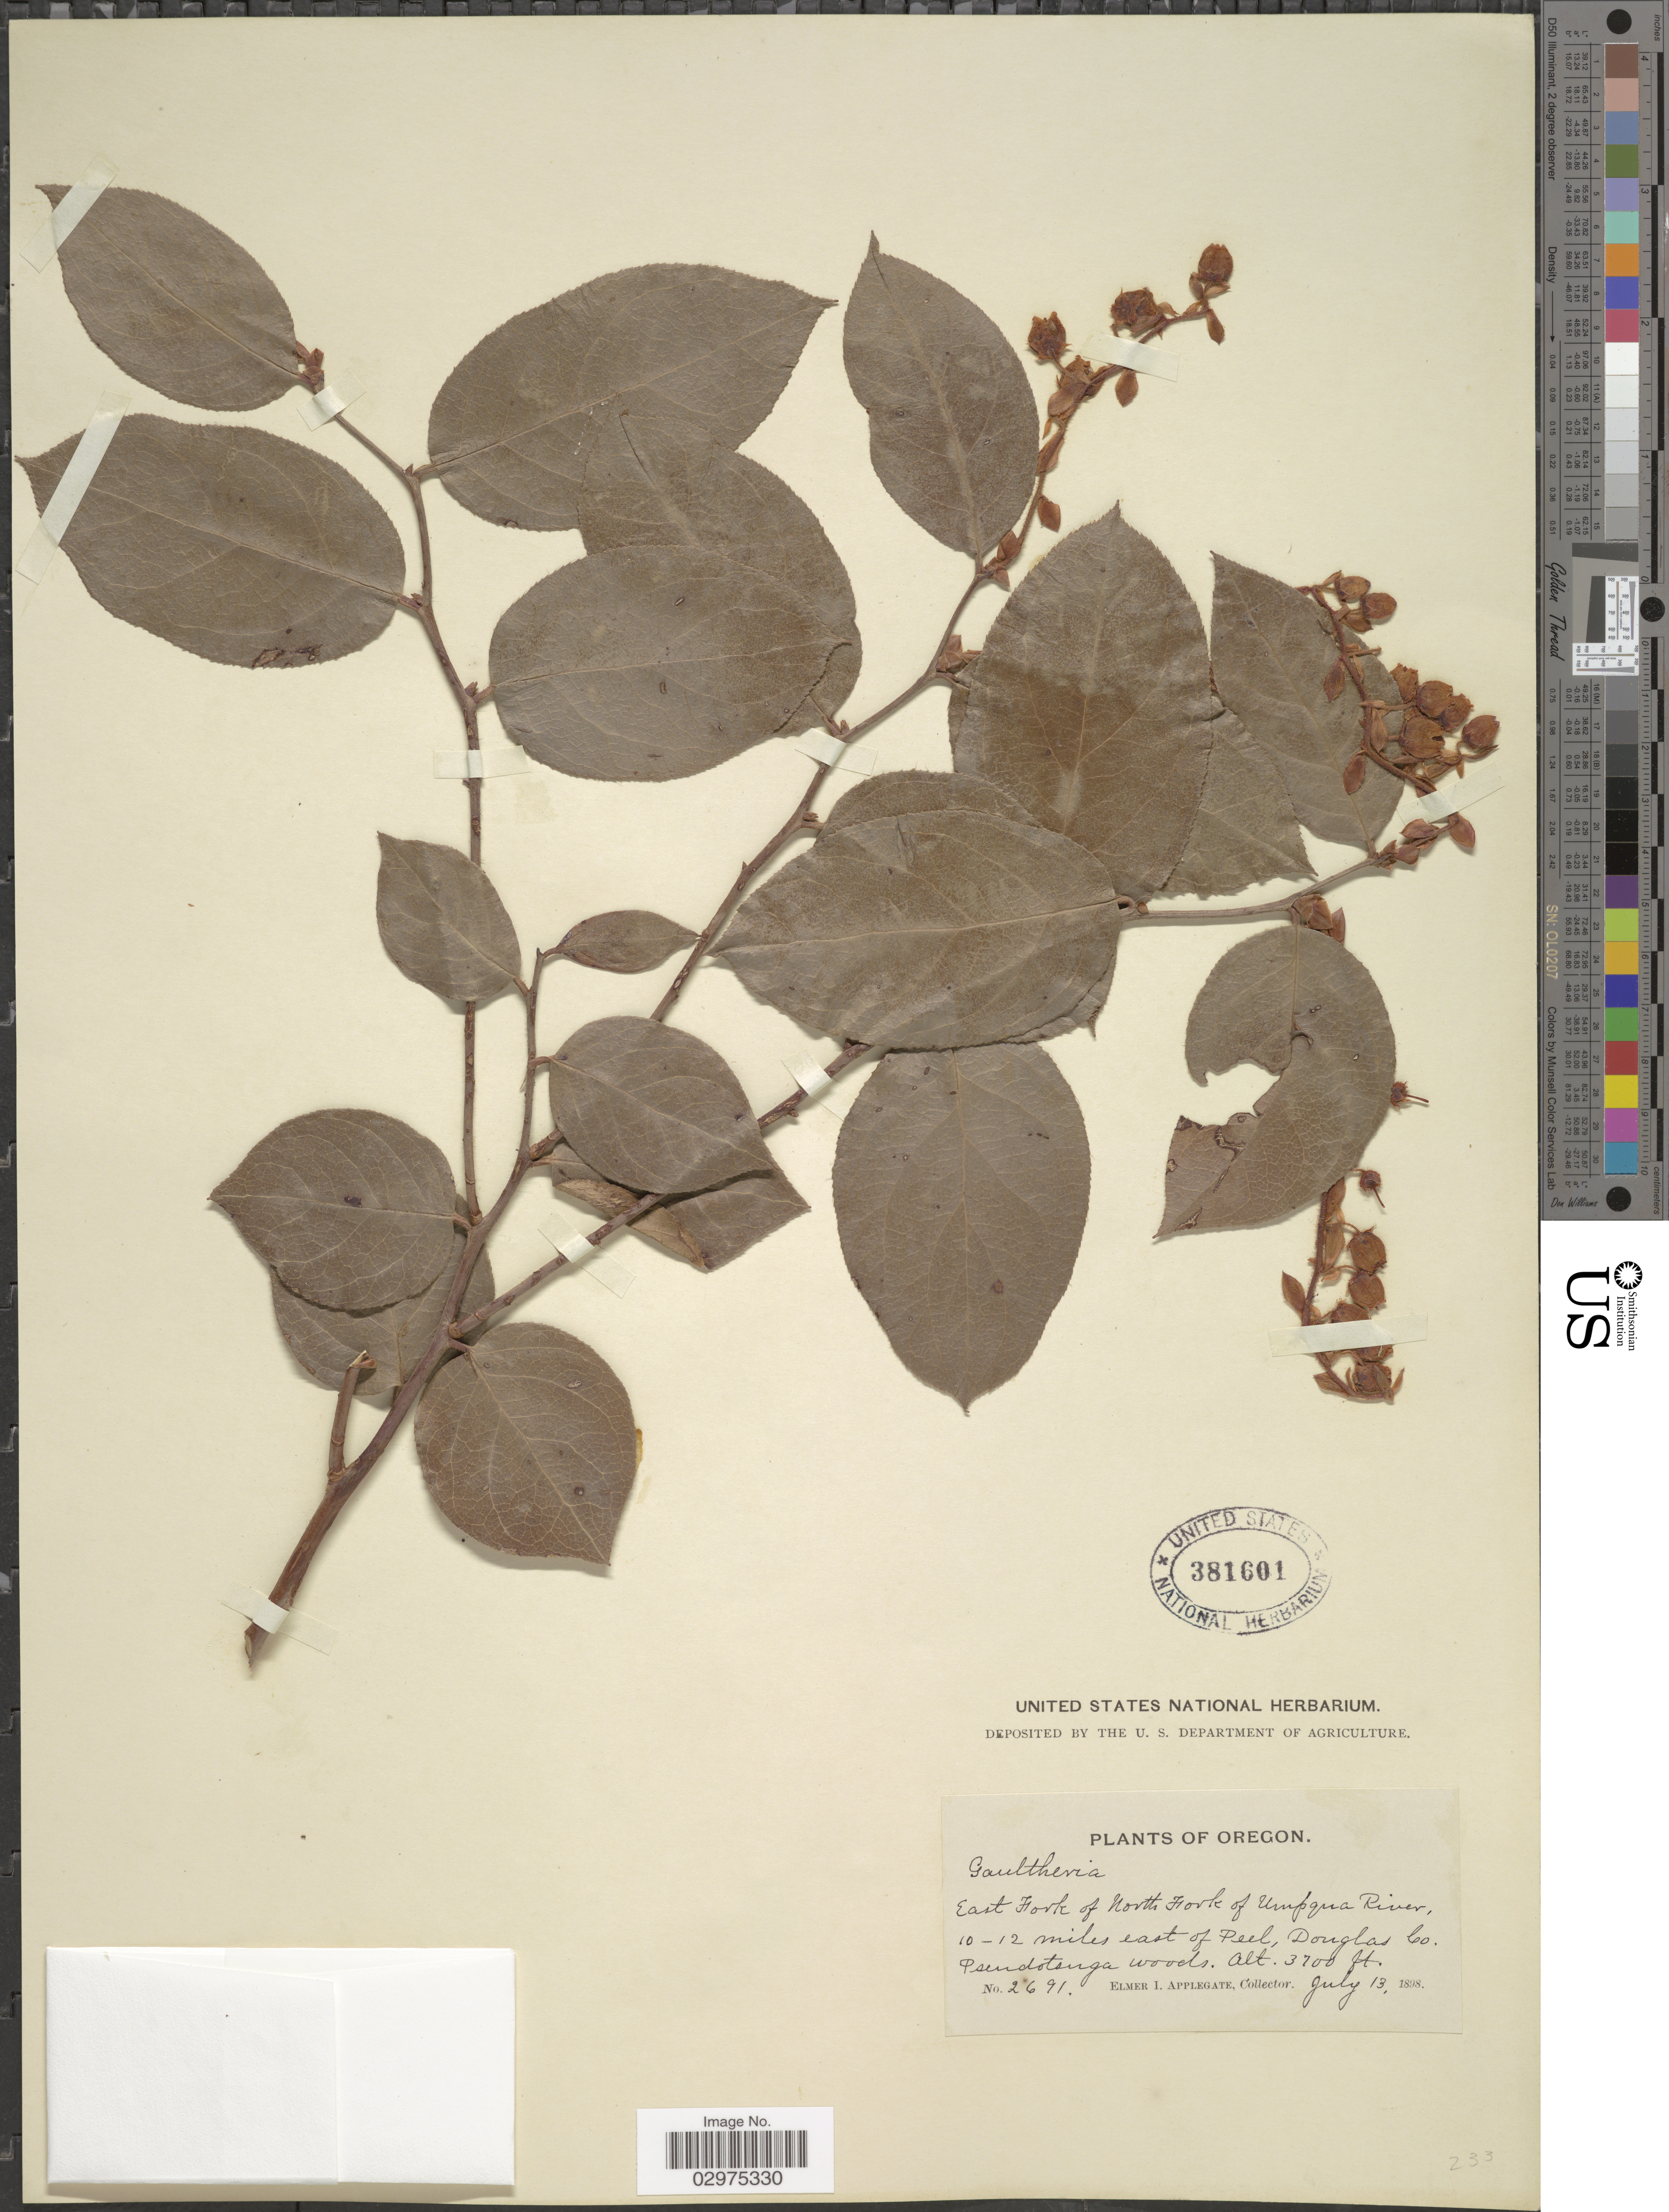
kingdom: Plantae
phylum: Tracheophyta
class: Magnoliopsida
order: Ericales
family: Ericaceae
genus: Gaultheria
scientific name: Gaultheria shallon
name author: Pursh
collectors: E. I. Applegate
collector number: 2691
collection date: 1898-07-13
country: United States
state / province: Oregon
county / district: Douglas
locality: East Fork of North Fork of Umpqua River, 10-12 miles east of Peel, Douglas Co.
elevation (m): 1128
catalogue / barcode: US 381601